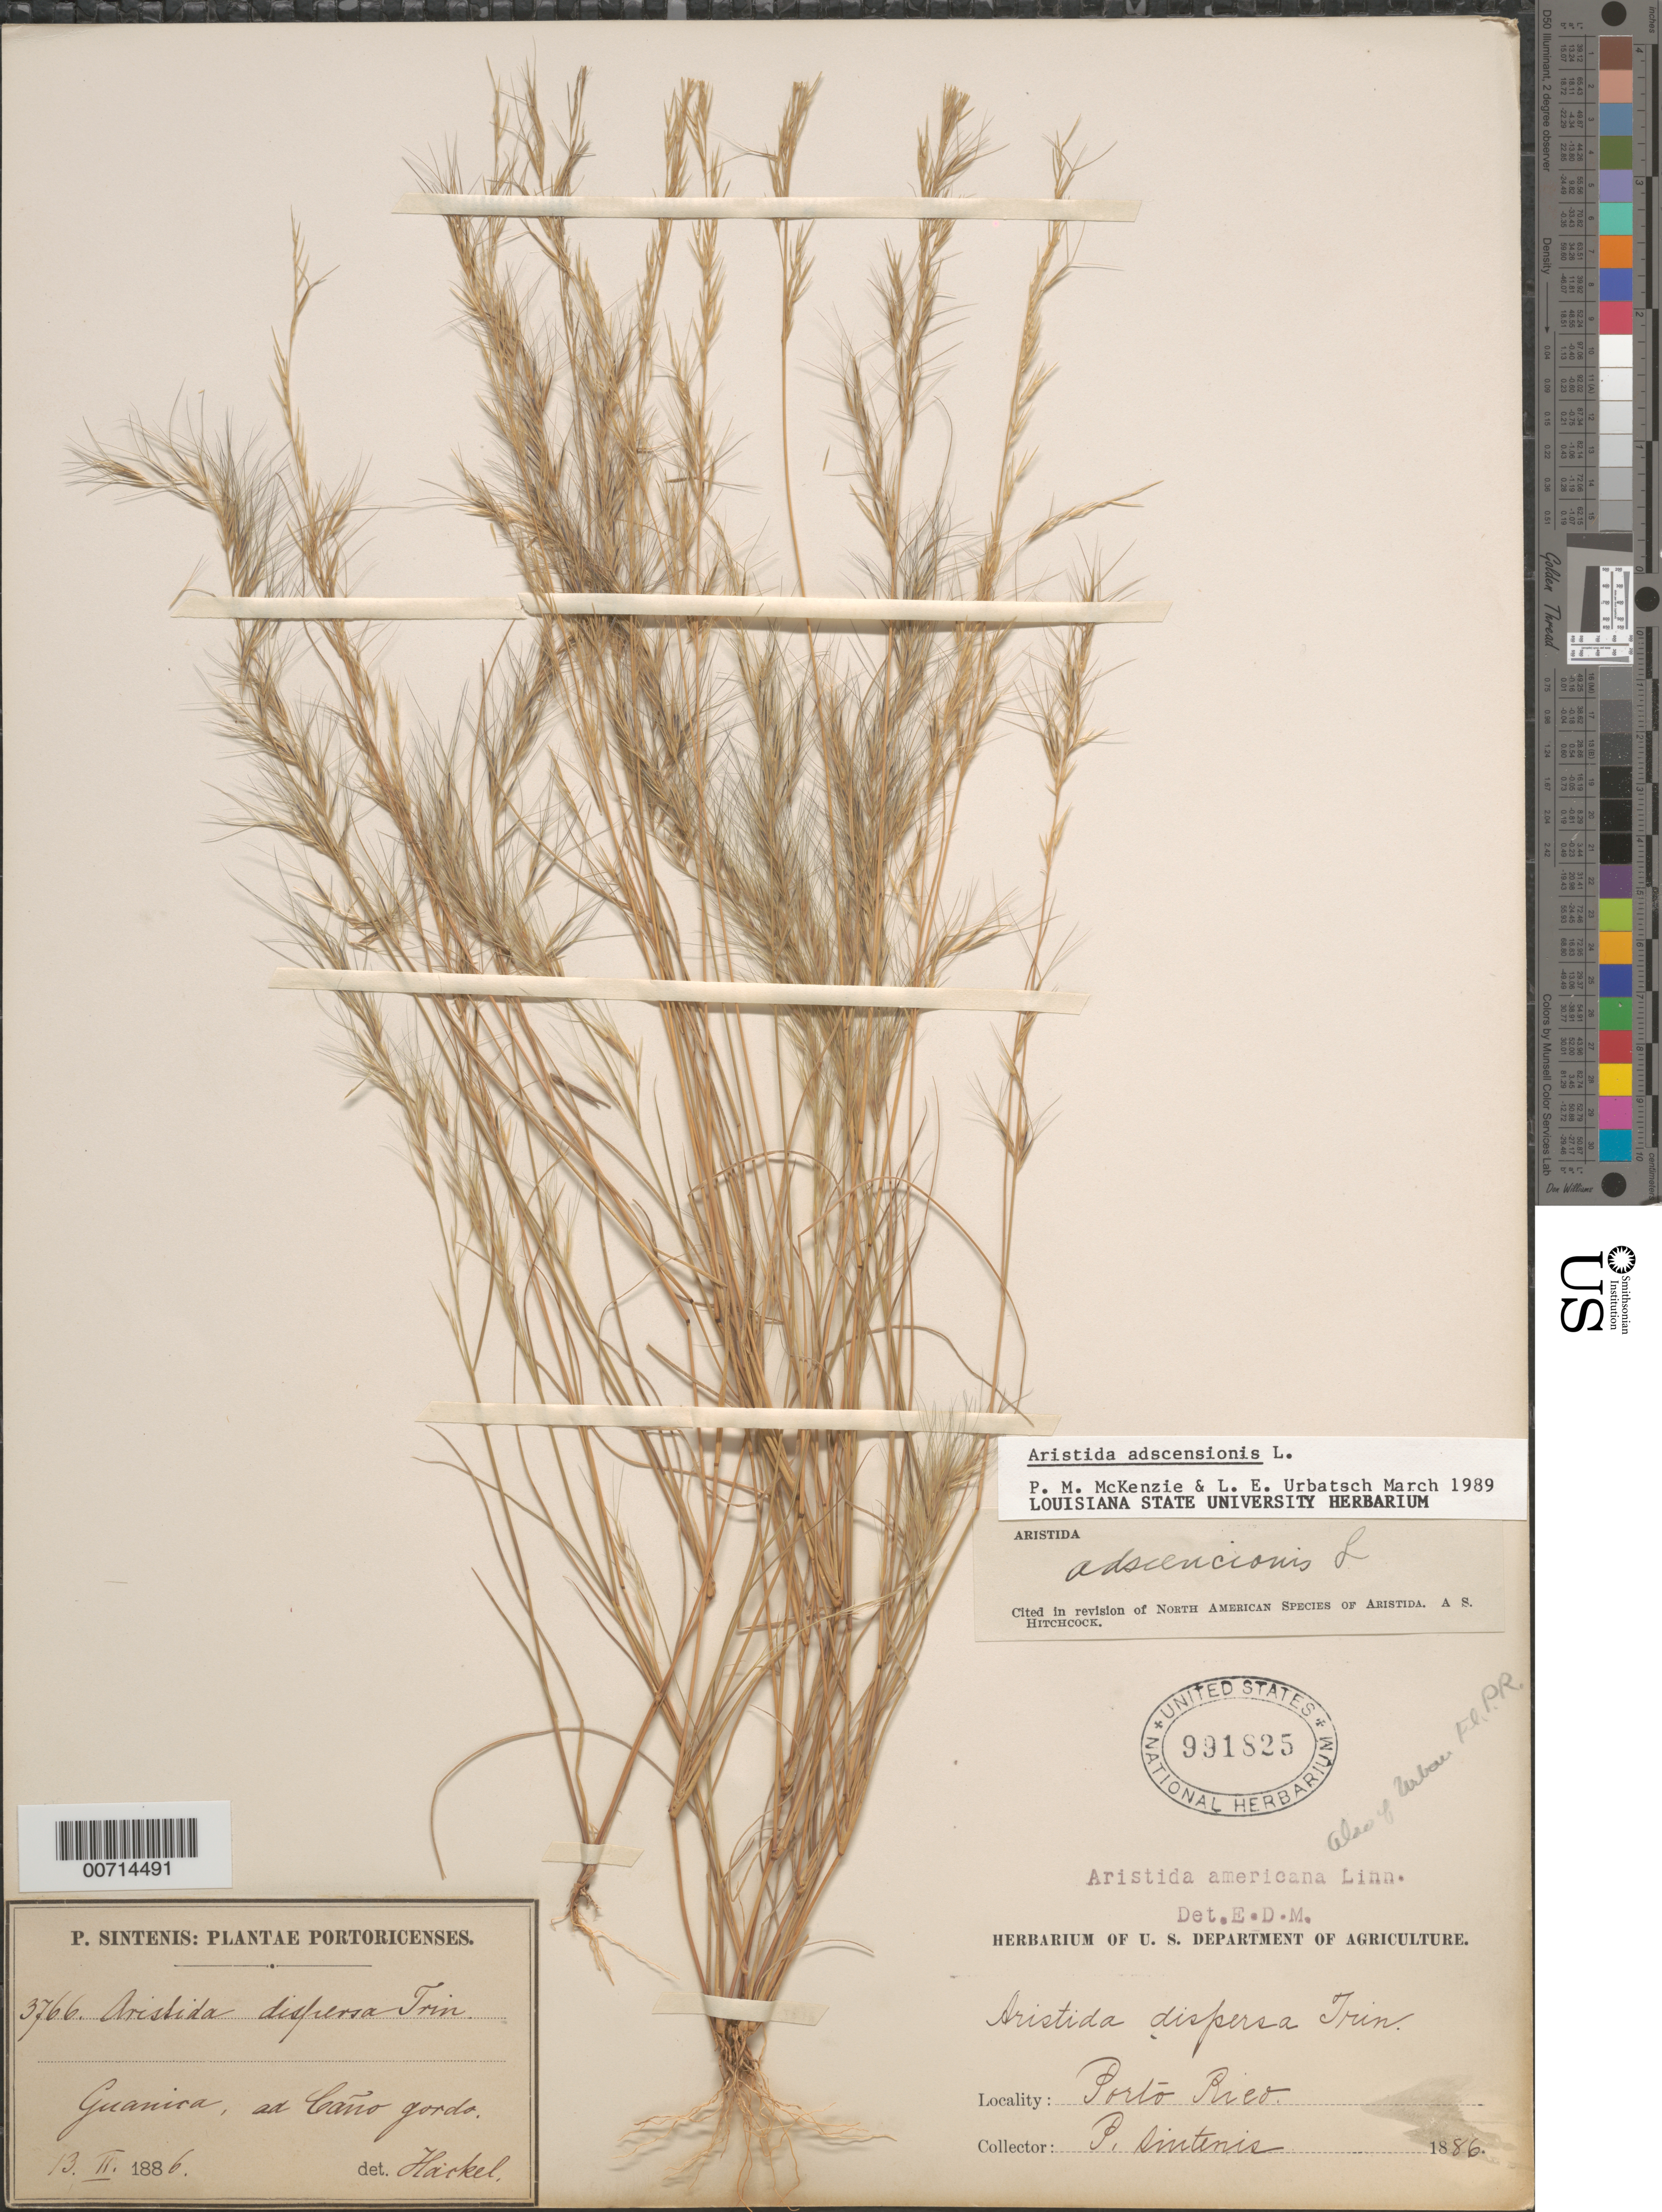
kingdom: Plantae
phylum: Tracheophyta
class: Liliopsida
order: Poales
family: Poaceae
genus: Aristida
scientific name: Aristida adscensionis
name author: L.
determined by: McKenzie, P. M.; Urbatsch, Lowell E.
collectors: P. Sintenis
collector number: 3766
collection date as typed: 13 Feb 1886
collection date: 1886-02-13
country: Puerto Rico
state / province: Guánica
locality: Guanica, ad Cano gordo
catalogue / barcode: US 991825